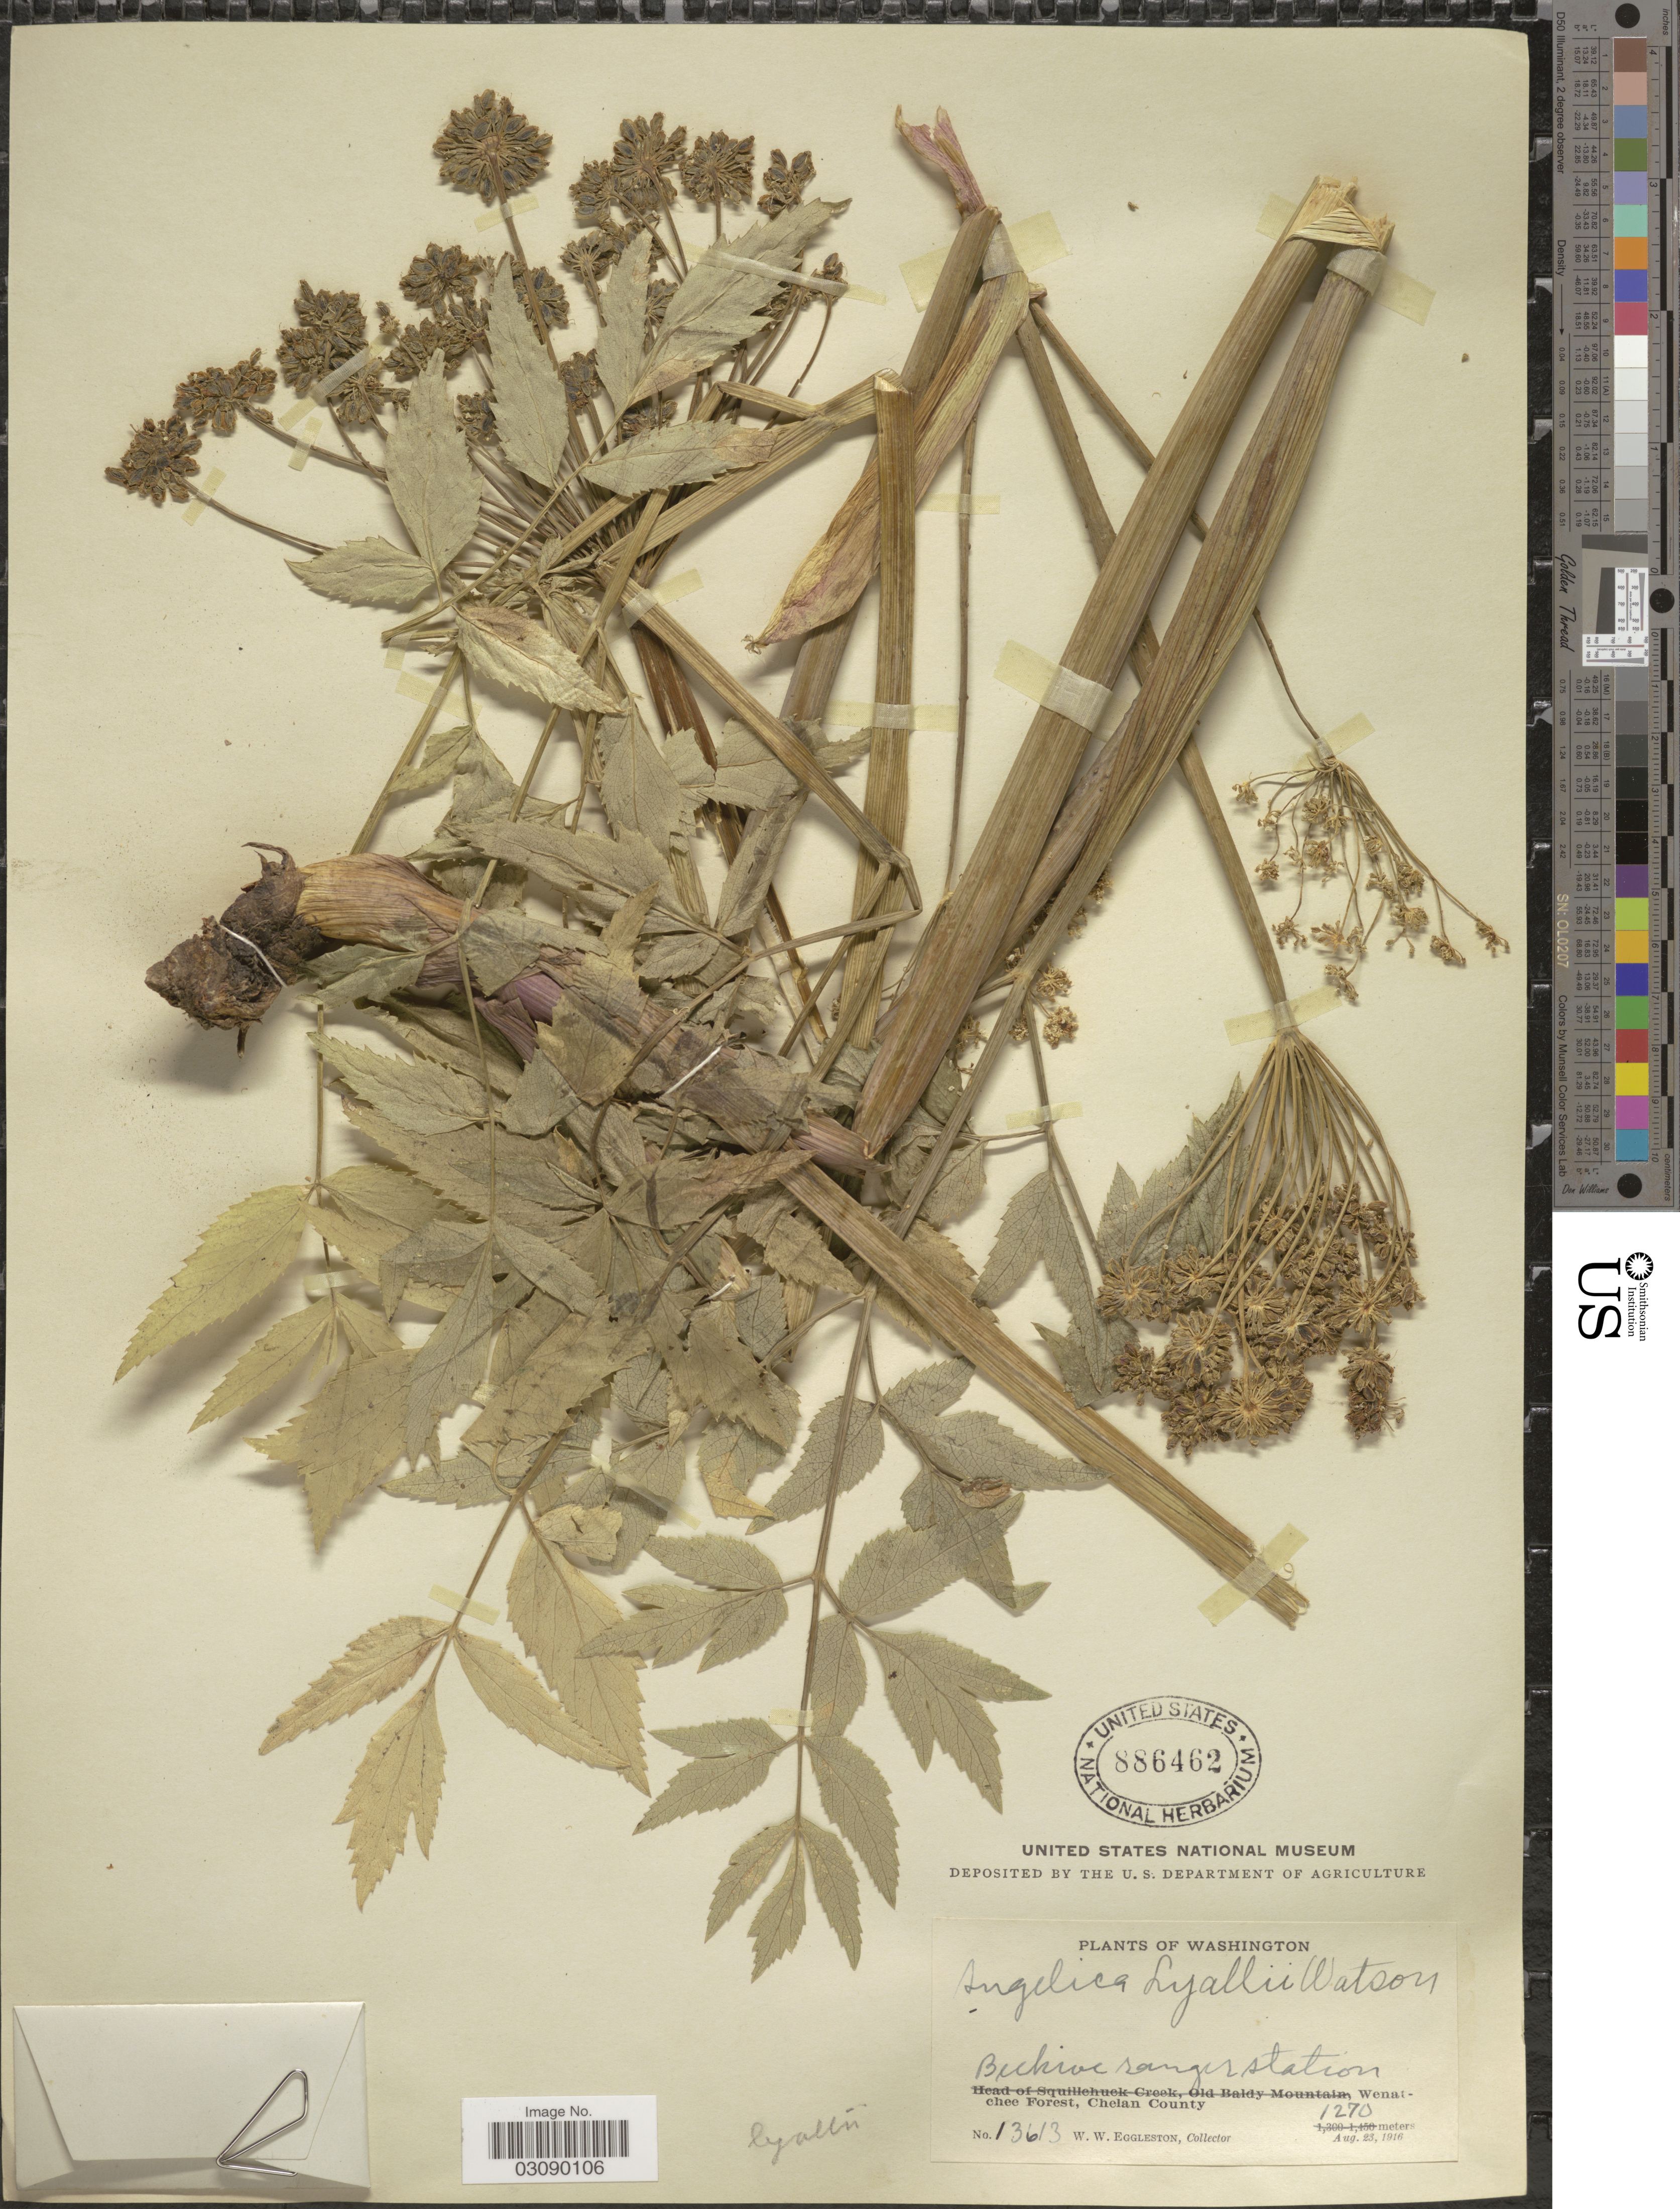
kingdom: Plantae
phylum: Tracheophyta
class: Magnoliopsida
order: Apiales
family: Apiaceae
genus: Angelica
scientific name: Angelica arguta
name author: Nutt.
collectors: W. W. Eggleston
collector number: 13613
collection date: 1916-08-23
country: United States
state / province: Washington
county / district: Chelan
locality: Beehive ranger sttaion. Wenatchee Forest, Chelan County.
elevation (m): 1270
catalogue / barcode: US 886462